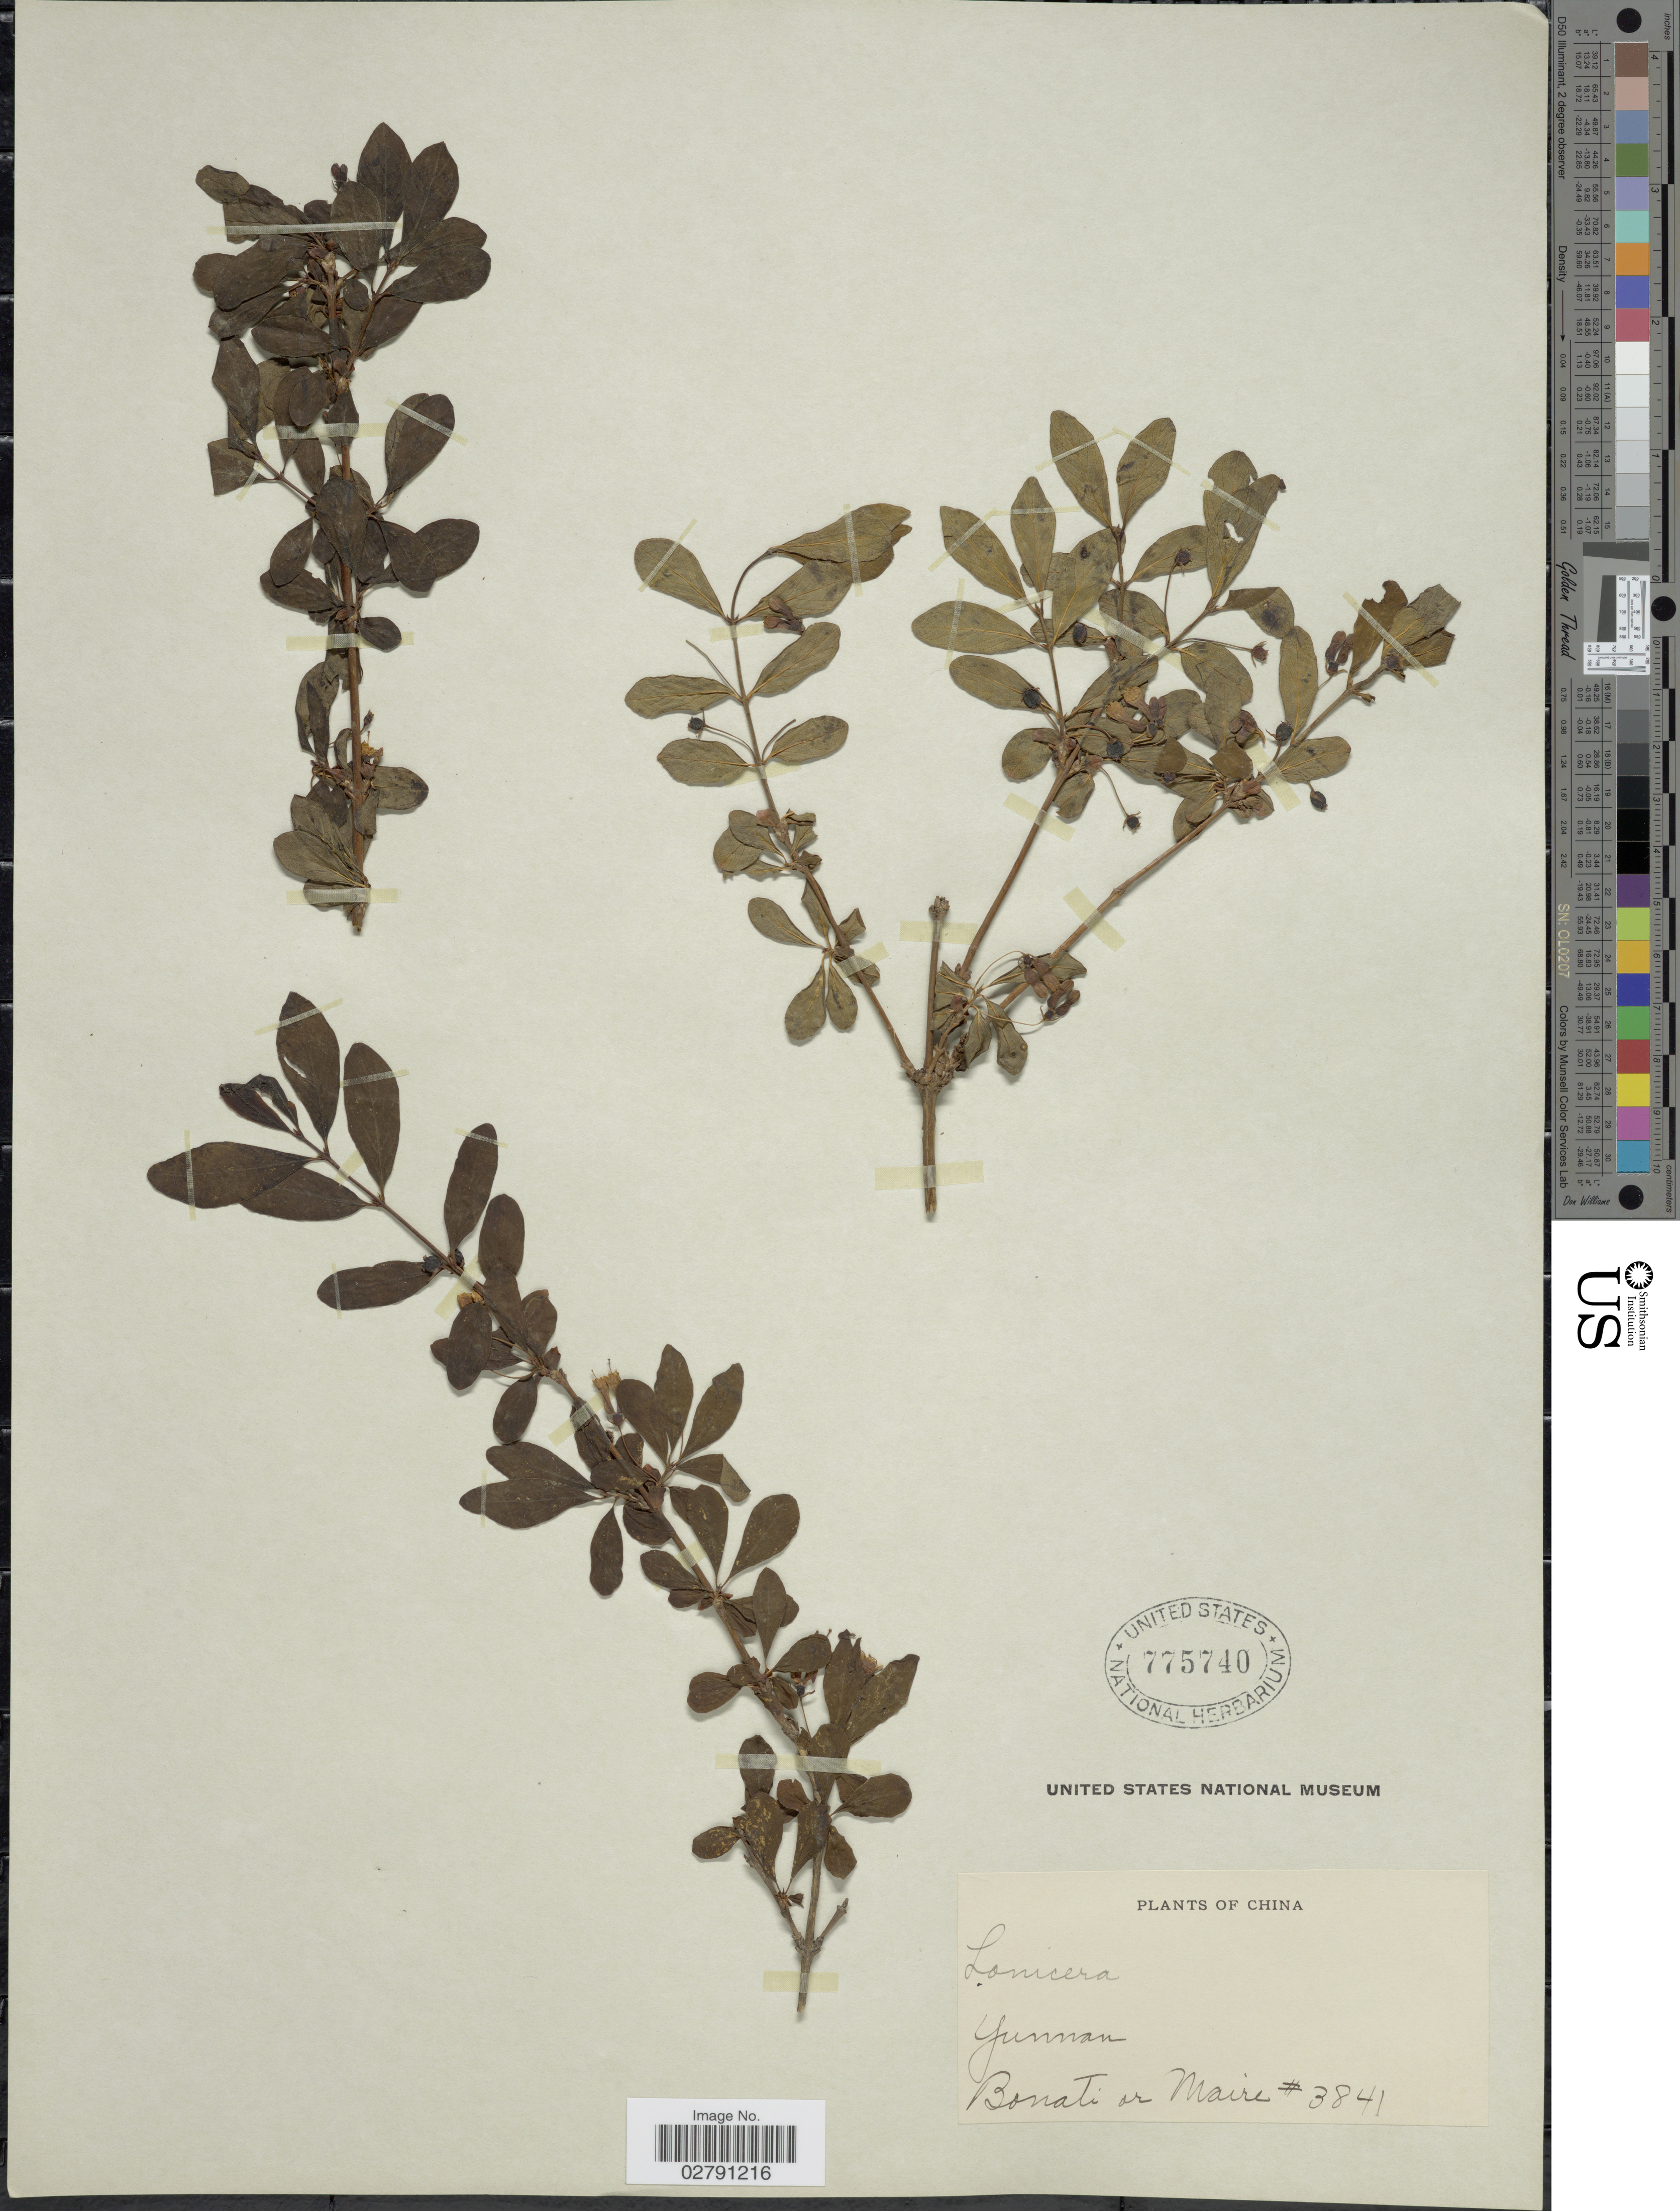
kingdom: Plantae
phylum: Tracheophyta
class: Magnoliopsida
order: Dipsacales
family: Caprifoliaceae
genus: Lonicera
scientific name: Lonicera sp.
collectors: -. Bonati & Maire, --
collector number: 3841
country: China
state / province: Yunnan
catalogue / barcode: US 775740